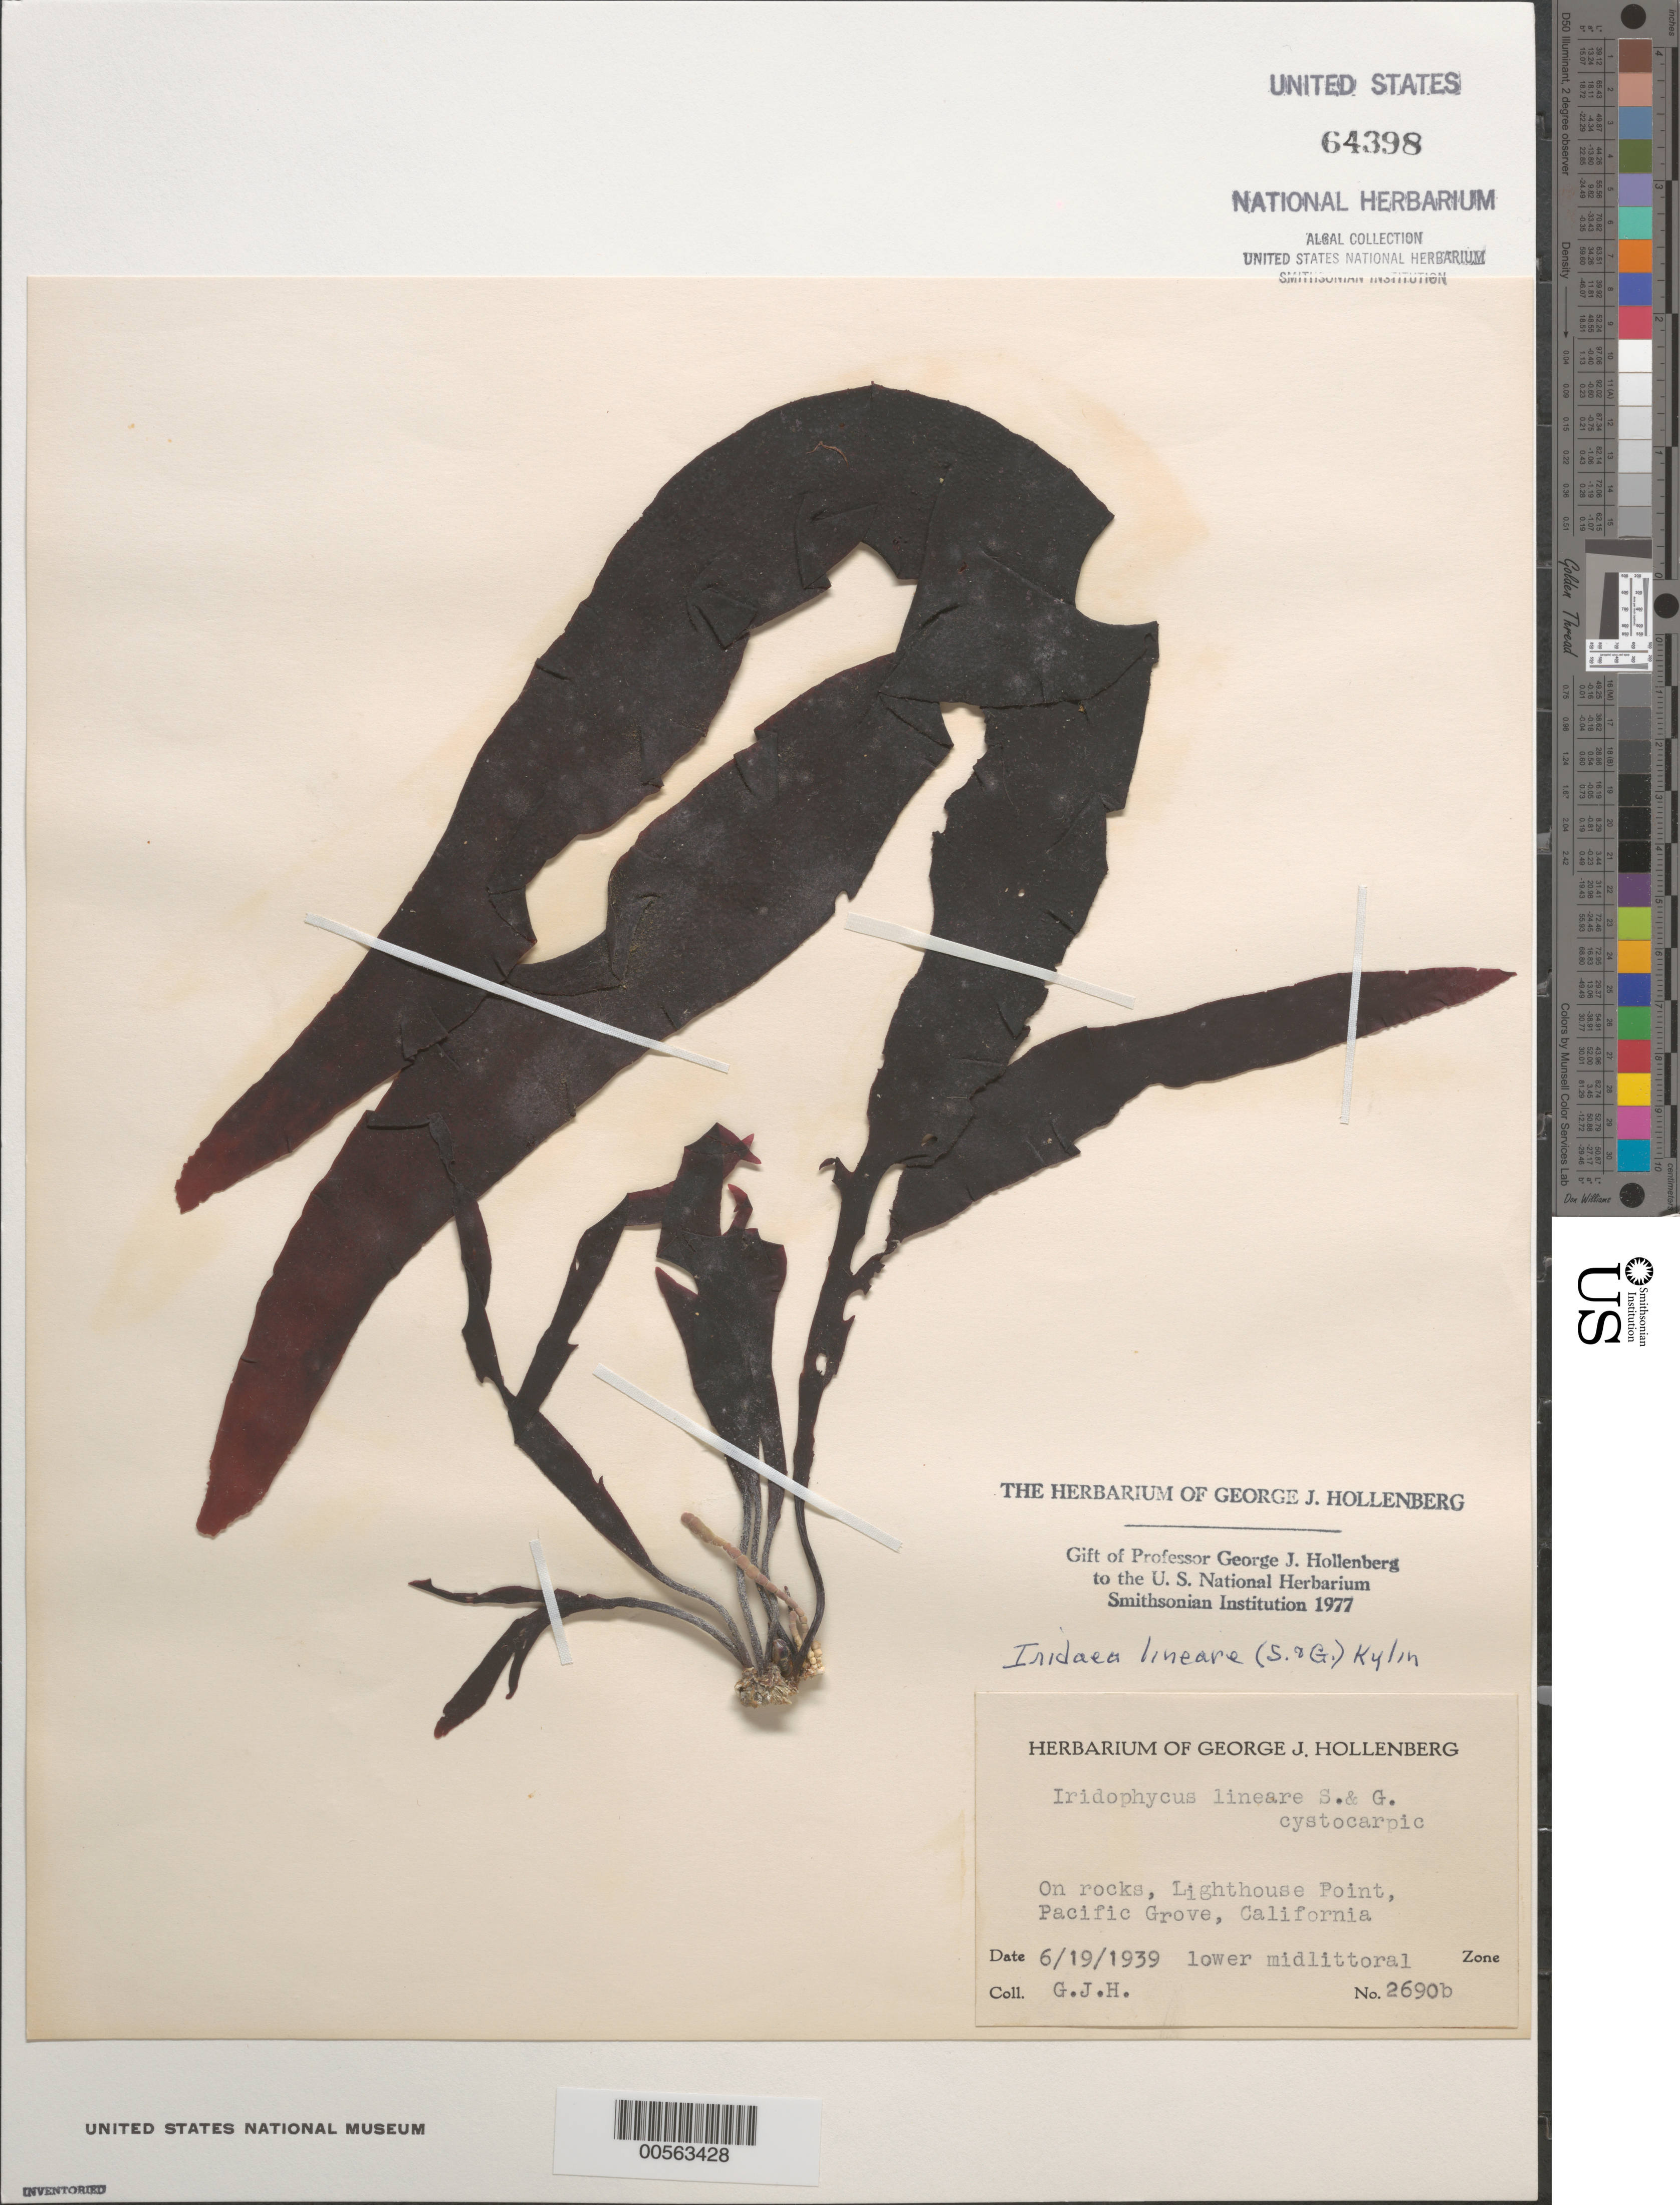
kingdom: Plantae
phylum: Rhodophyta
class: Florideophyceae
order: Gigartinales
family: Gigartinaceae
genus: Mazzaella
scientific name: Mazzaella linearis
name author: (Setchell & N.L. Gardner) Fredericq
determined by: Algae name updating Project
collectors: G. Hollenberg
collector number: GJH 2690b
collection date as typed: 19 Jun 1939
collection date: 1939-06-19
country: United States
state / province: California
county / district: Monterey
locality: Lighthouse Point, near Pacific Grove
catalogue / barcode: US 64398